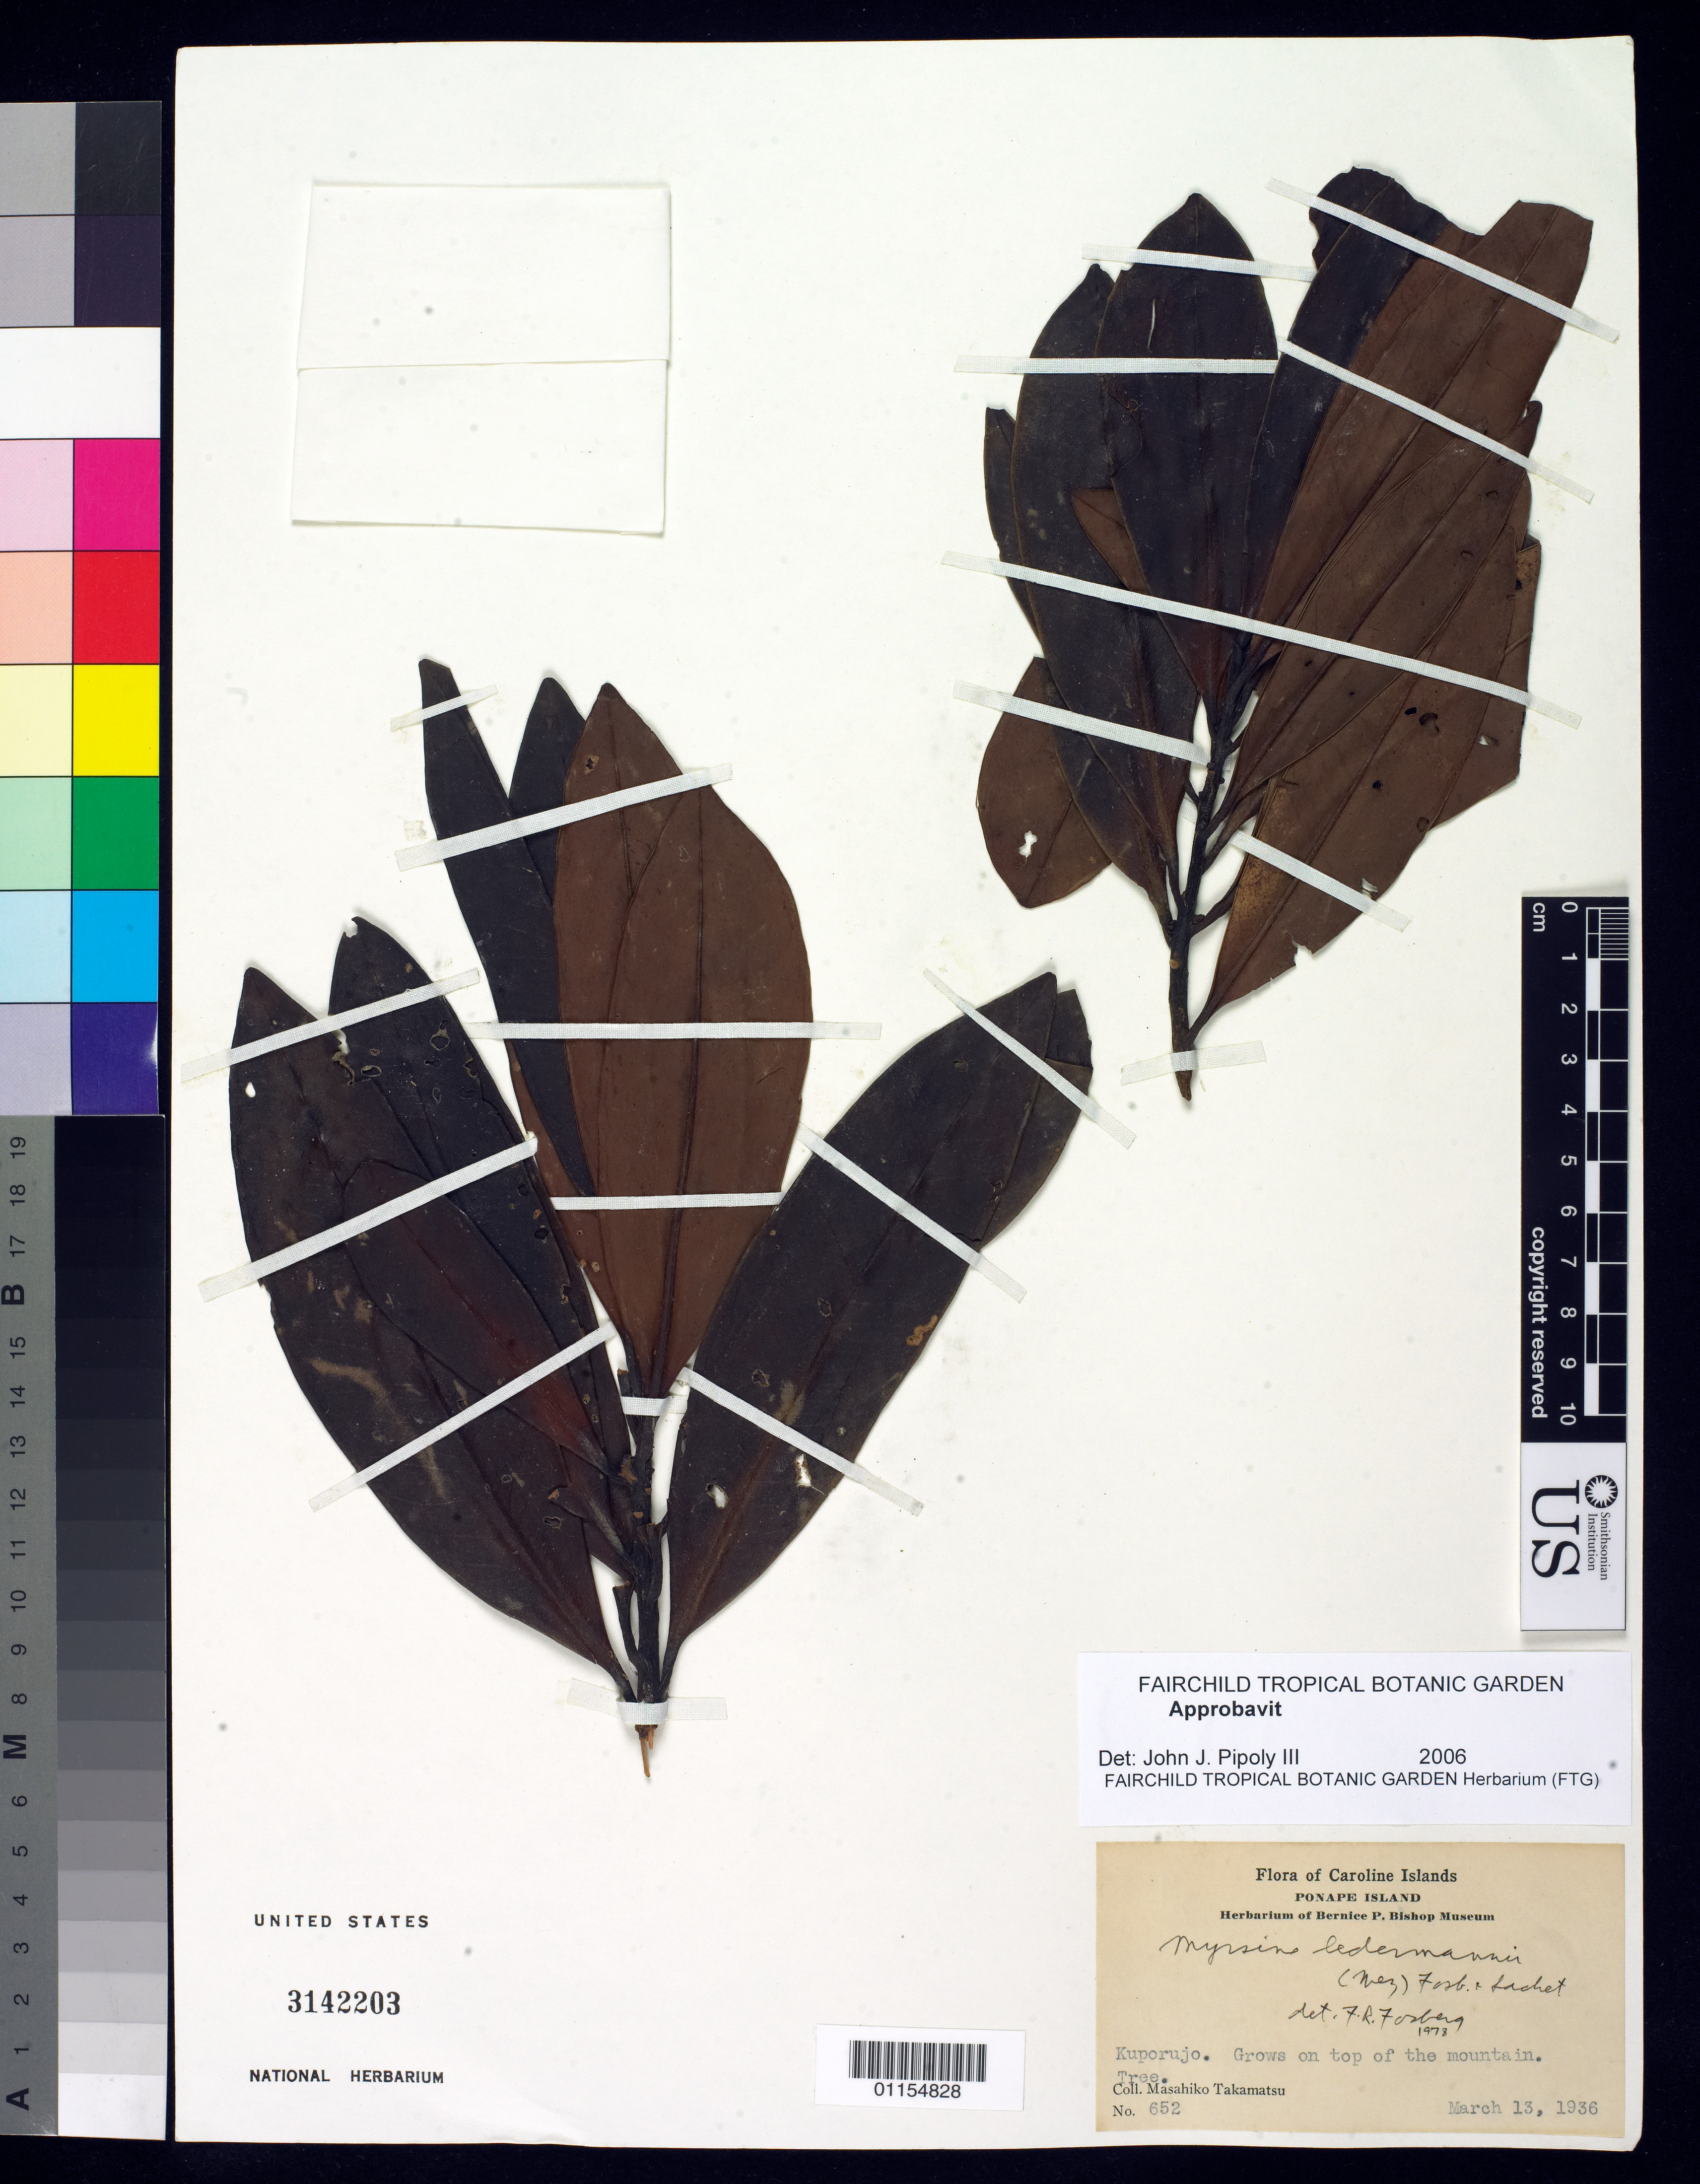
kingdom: Plantae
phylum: Tracheophyta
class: Magnoliopsida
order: Ericales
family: Primulaceae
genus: Myrsine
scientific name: Myrsine ledermannii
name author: (Mez) Fosberg & Sachet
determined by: Fosberg, F. R.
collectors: M. Takamatsu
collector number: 652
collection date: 1936-03-13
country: Micronesia, Federated States of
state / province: Pohnpei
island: Pohnpei [Ponape]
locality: Kuporujo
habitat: top of mountain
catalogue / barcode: US 3142203